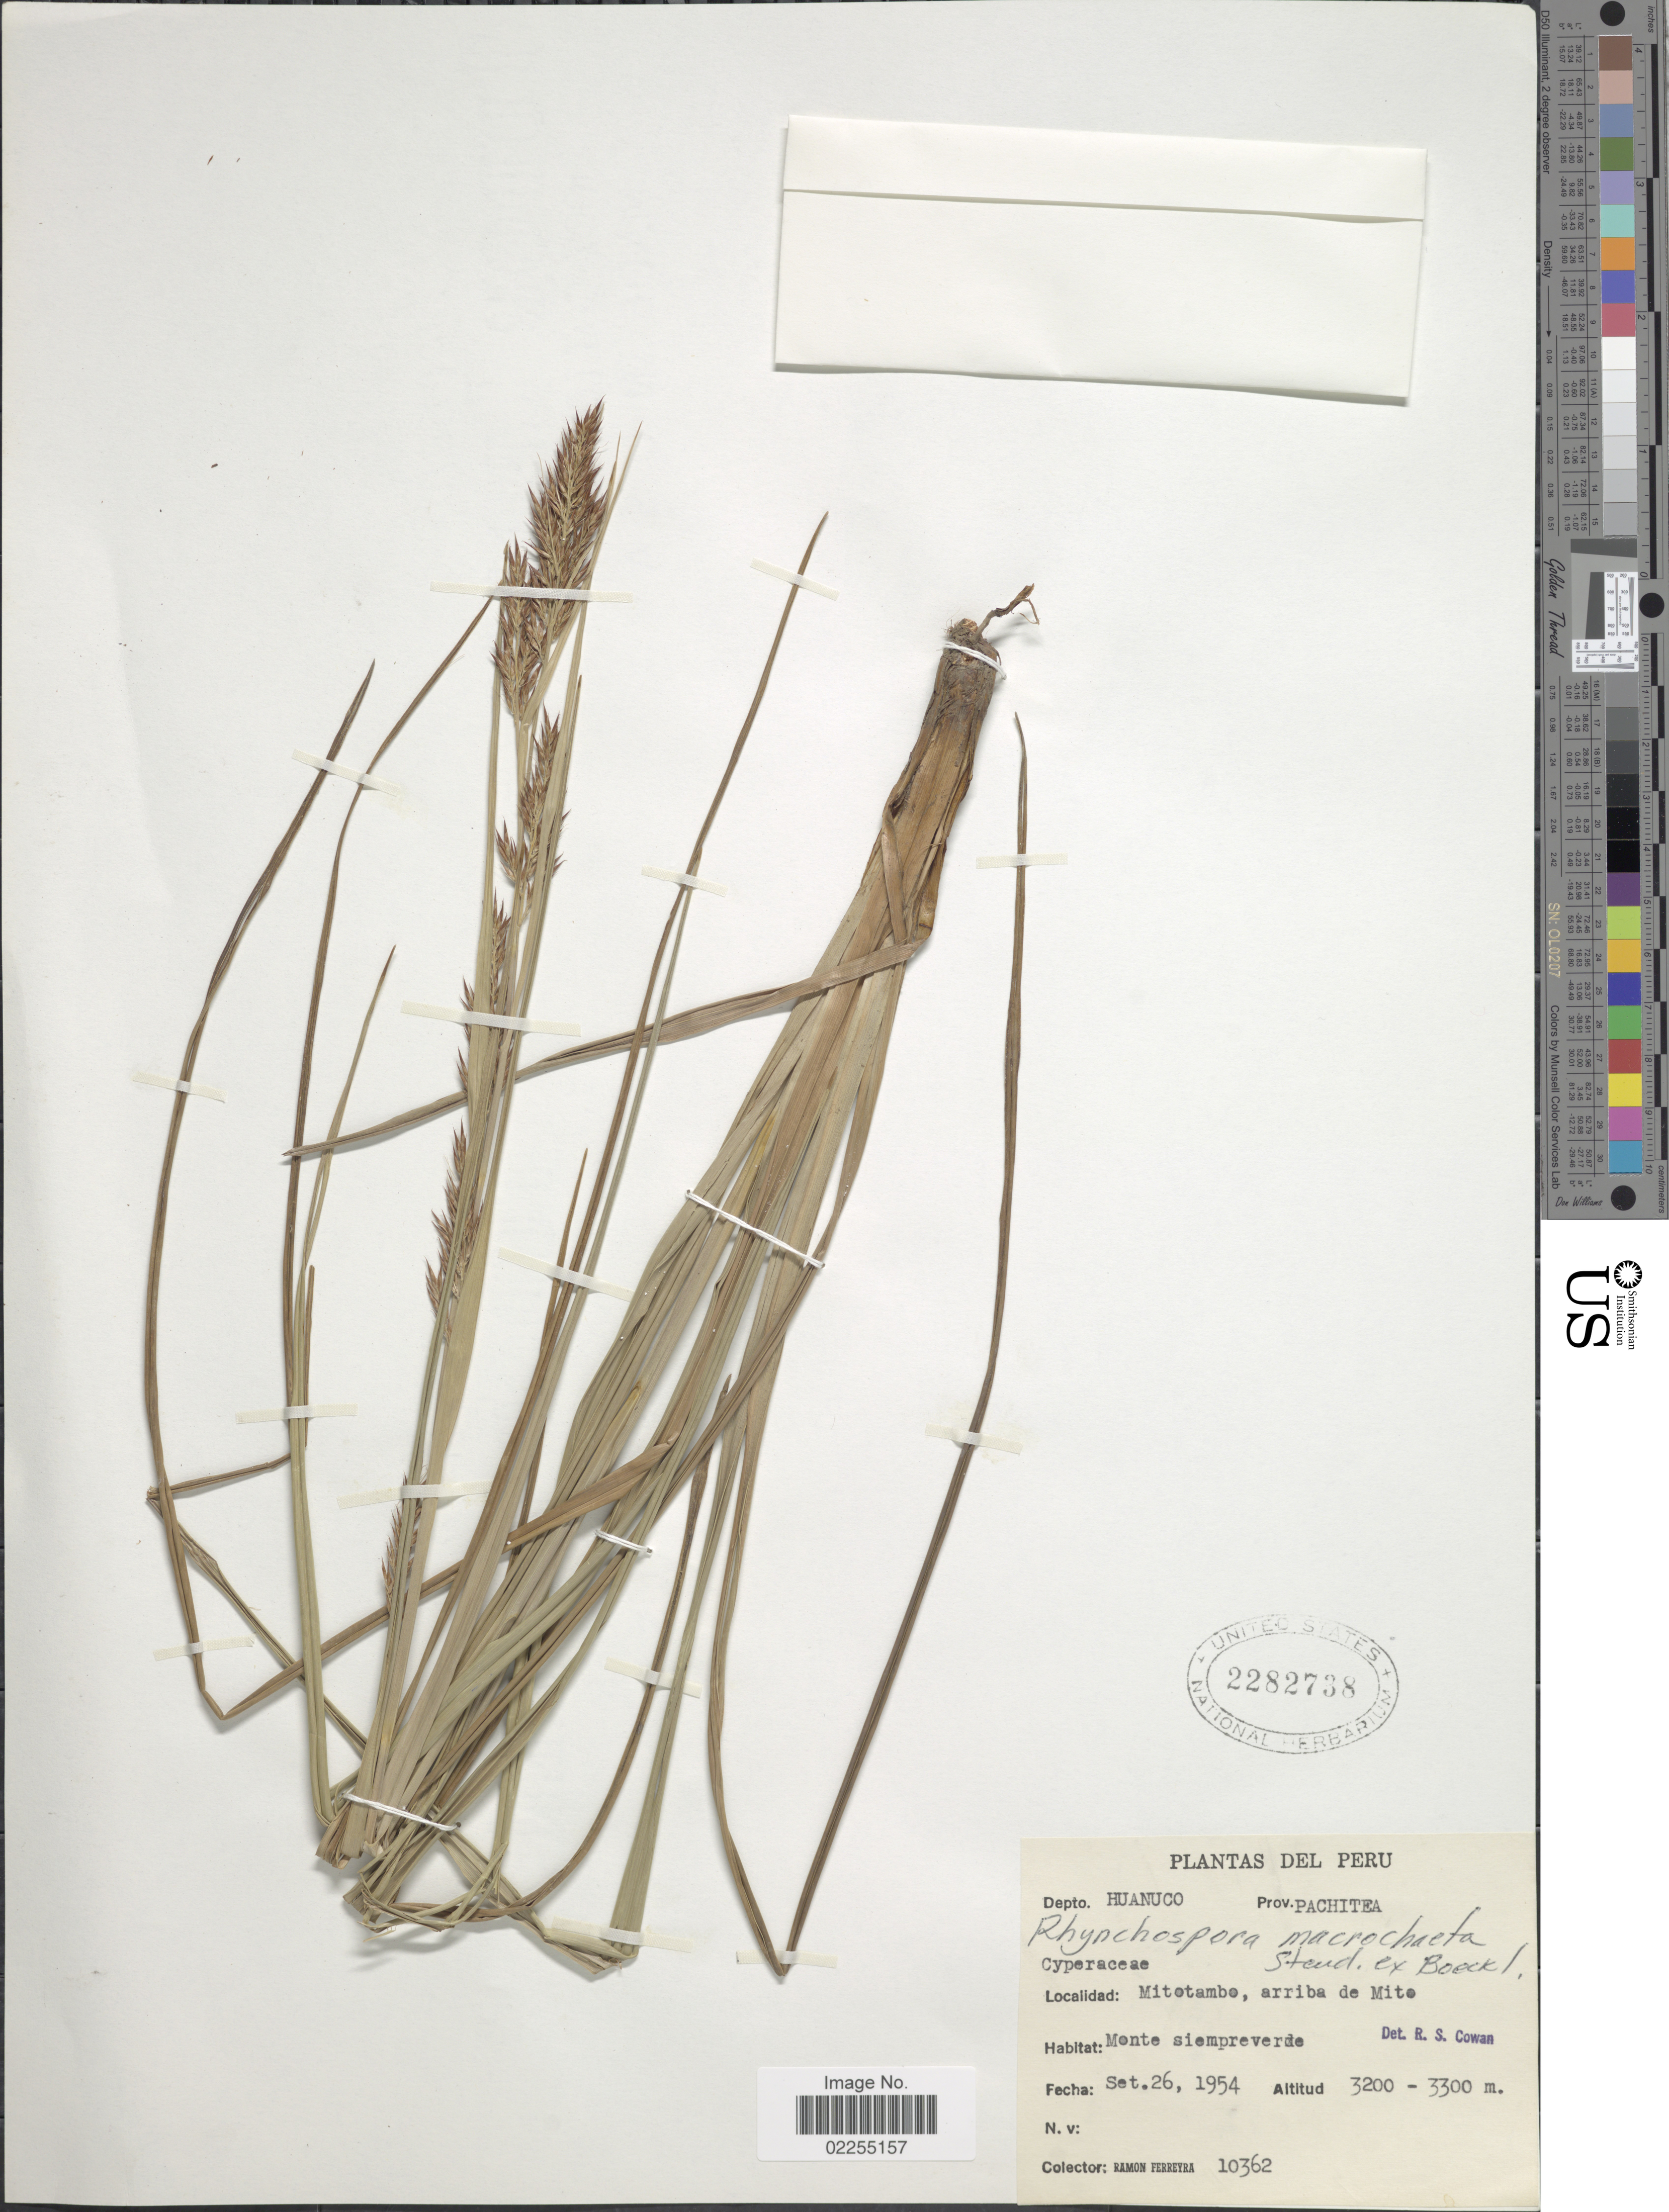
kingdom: Plantae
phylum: Tracheophyta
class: Liliopsida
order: Poales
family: Cyperaceae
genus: Rhynchospora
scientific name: Rhynchospora macrochaeta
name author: Steud. ex Boeckeler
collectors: R. A. Ferreyra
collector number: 10362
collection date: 1954-09-26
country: Peru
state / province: Huánuco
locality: prov. Pachitea. Mitotambo, arriba de Mito.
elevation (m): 3200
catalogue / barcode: US 2282738